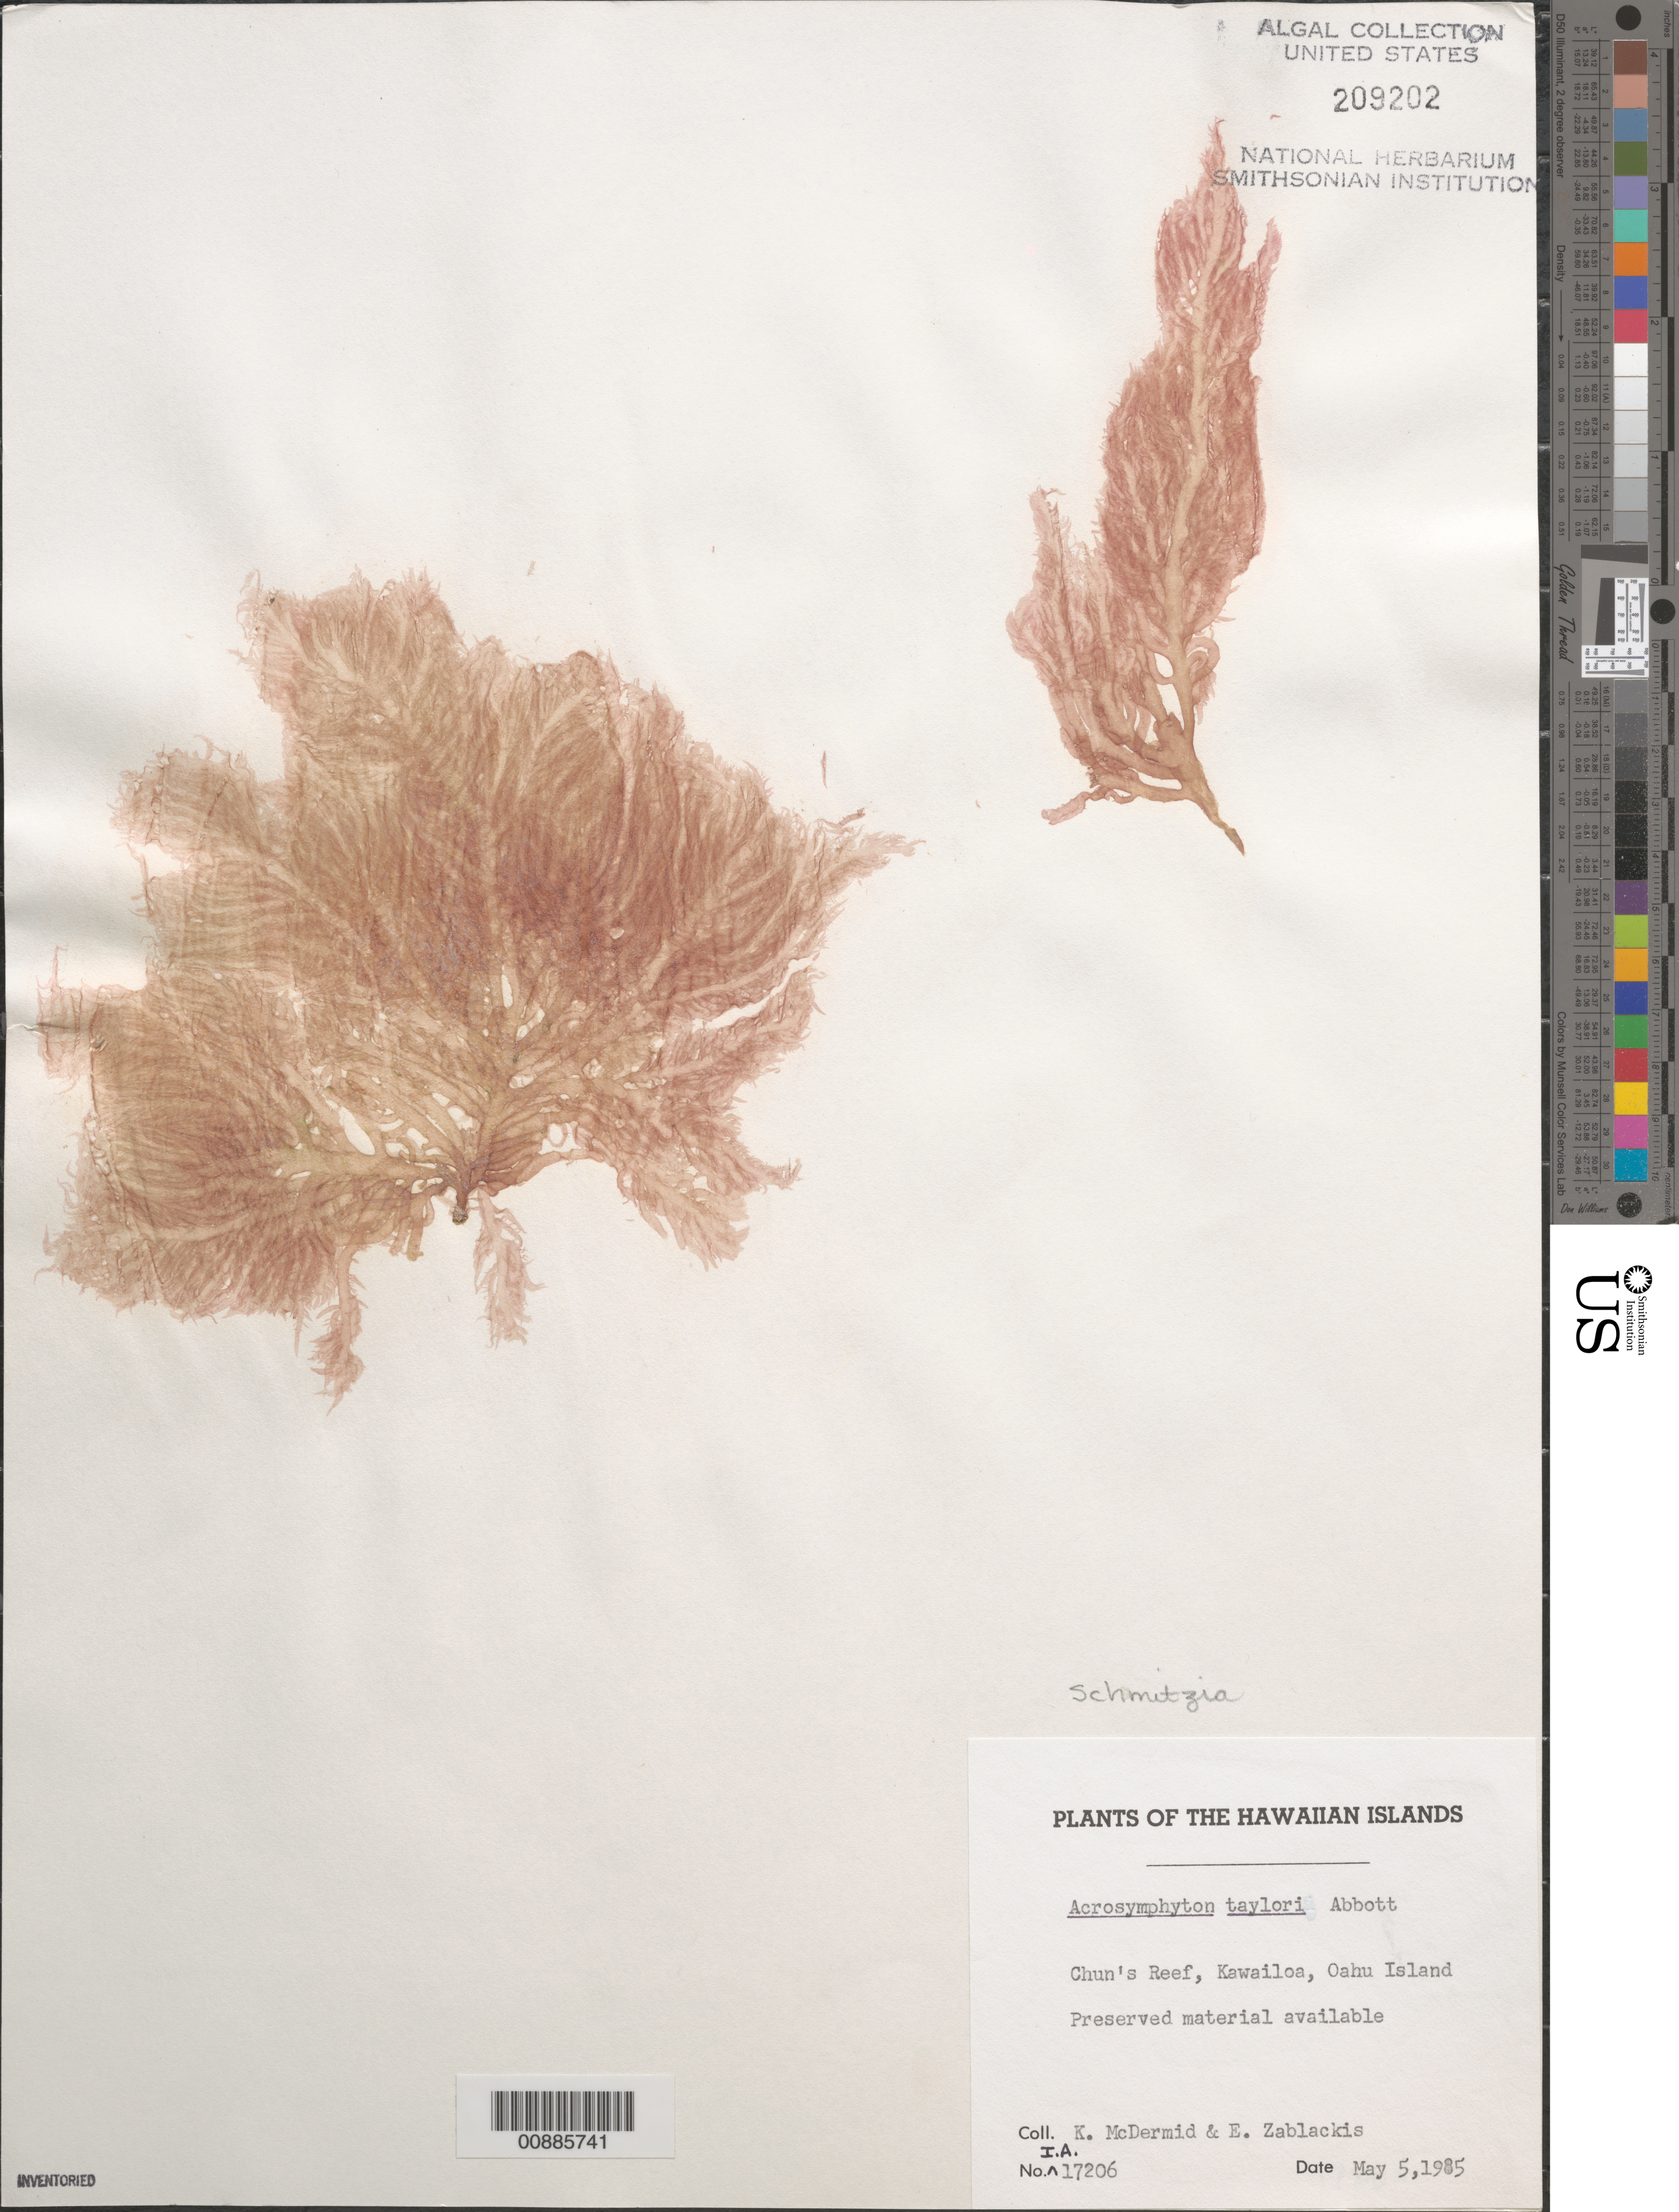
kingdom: Plantae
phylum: Rhodophyta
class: Florideophyceae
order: Gigartinales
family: Calosiphoniaceae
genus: Schmitzia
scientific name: Schmitzia sp.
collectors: K. McDermid & E. Zablackis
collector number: IAA 17206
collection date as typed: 05 May 1985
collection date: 1985-05-05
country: United States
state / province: Hawaii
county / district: Honolulu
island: Oahu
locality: Kawailoa, Chun's Reef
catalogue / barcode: US 209202